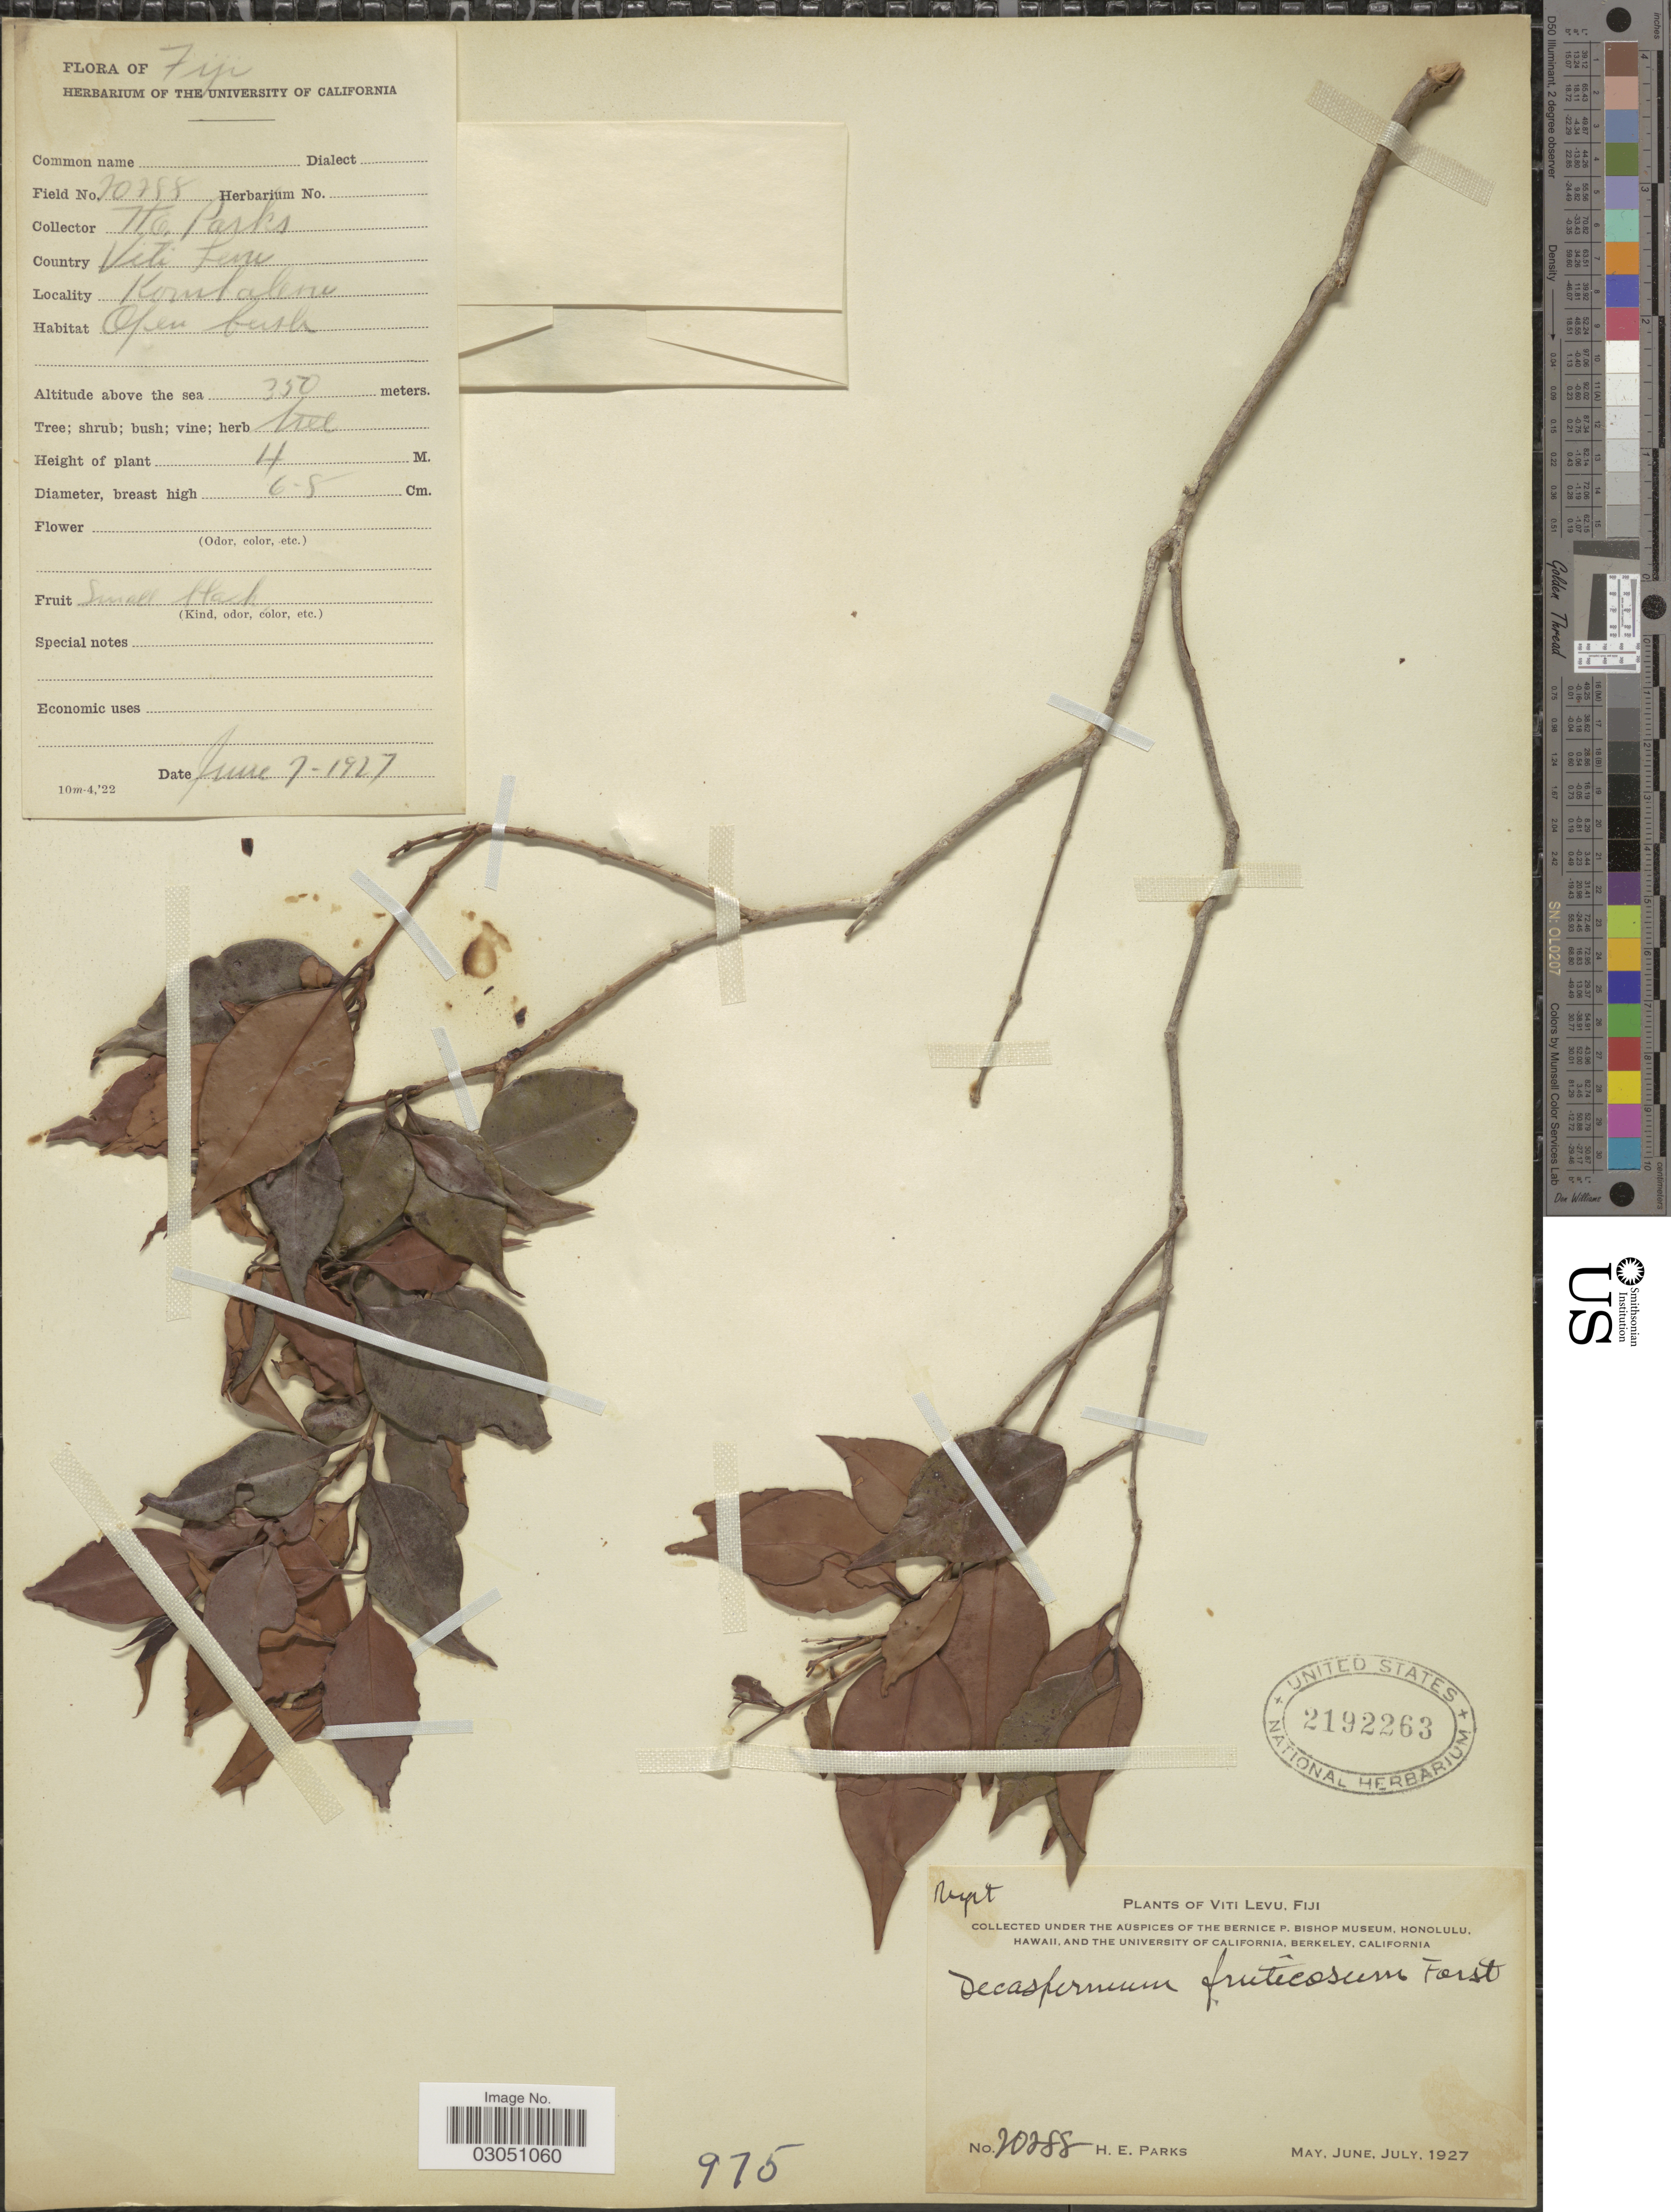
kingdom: Plantae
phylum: Tracheophyta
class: Magnoliopsida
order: Myrtales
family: Myrtaceae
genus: Decaspermum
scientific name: Decaspermum fruticosum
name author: J.R. Forst. & G. Forst.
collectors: H. E. Parks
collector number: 20288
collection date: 1927-06-07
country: Fiji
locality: Viti Levu. Komtalene [interpreted].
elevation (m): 350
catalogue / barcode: US 2192263